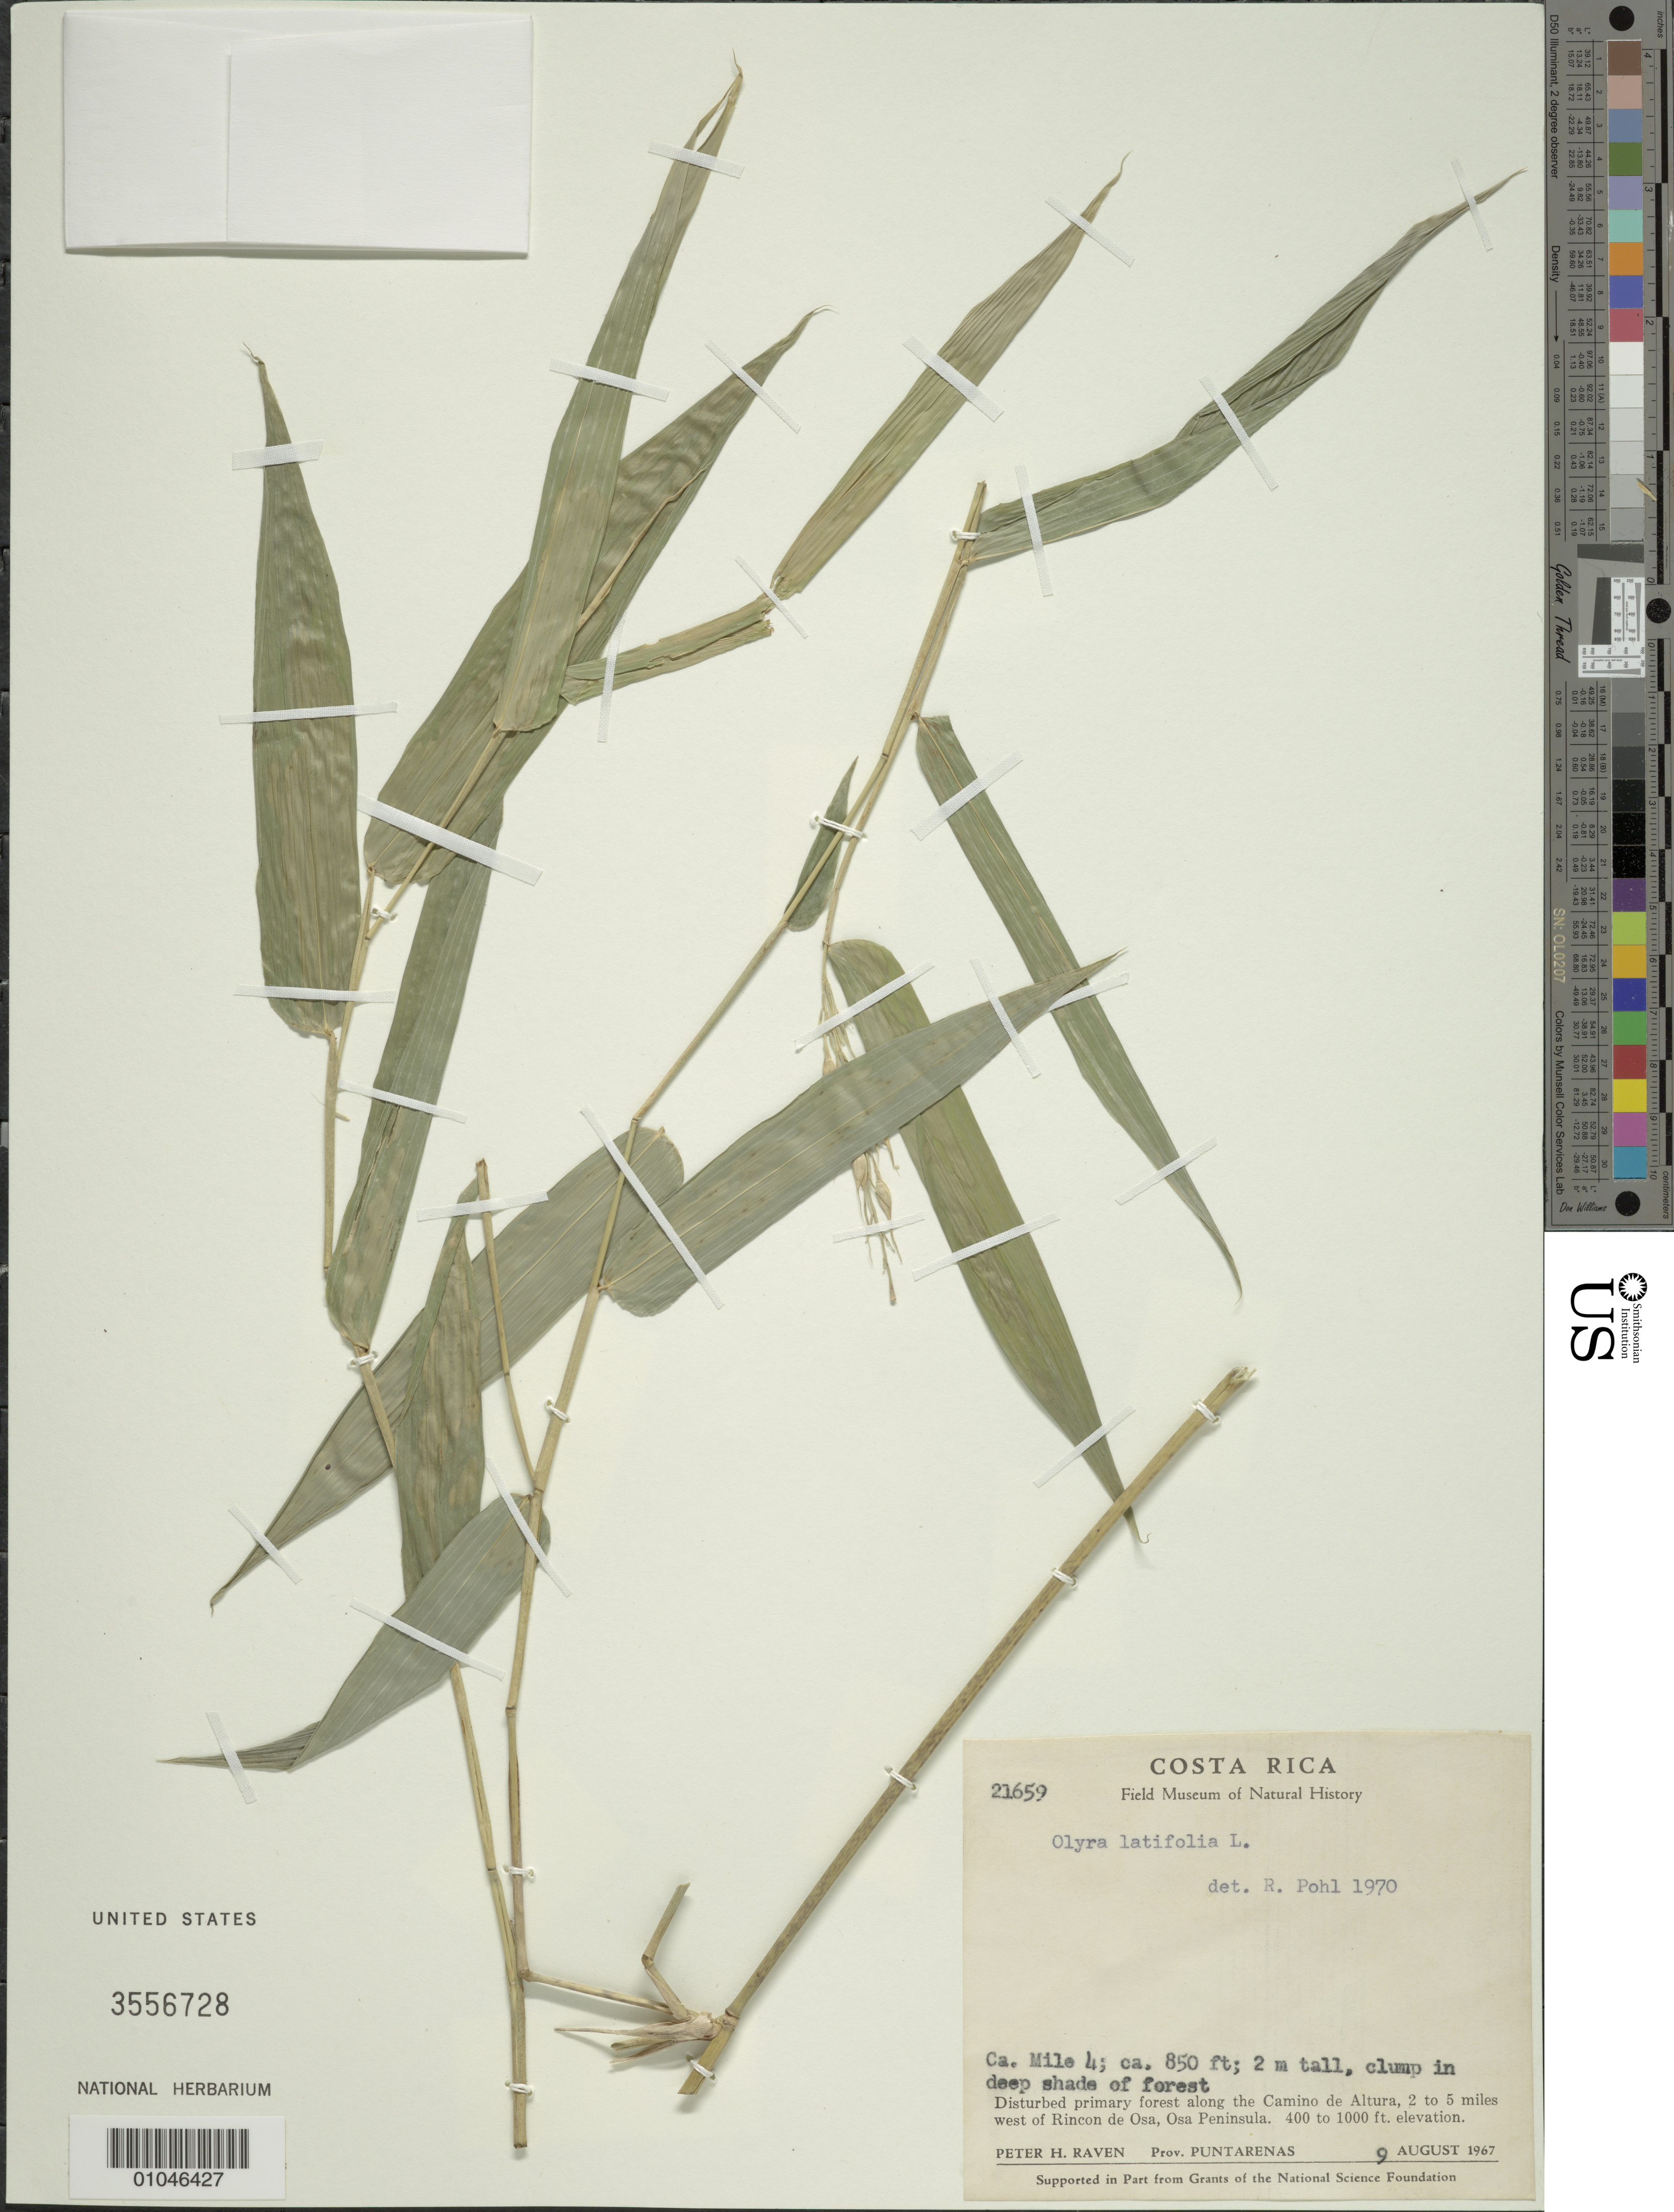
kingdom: Plantae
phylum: Tracheophyta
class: Liliopsida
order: Poales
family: Poaceae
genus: Olyra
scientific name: Olyra latifolia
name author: L.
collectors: P. H. Raven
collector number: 21659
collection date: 1967-08-09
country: Costa Rica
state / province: Puntarenas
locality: Ca. Mile 4, Camino de Altura, 2-5 miles W of rincon de Osa, Osa Peninsula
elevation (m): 122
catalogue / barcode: US 3556728